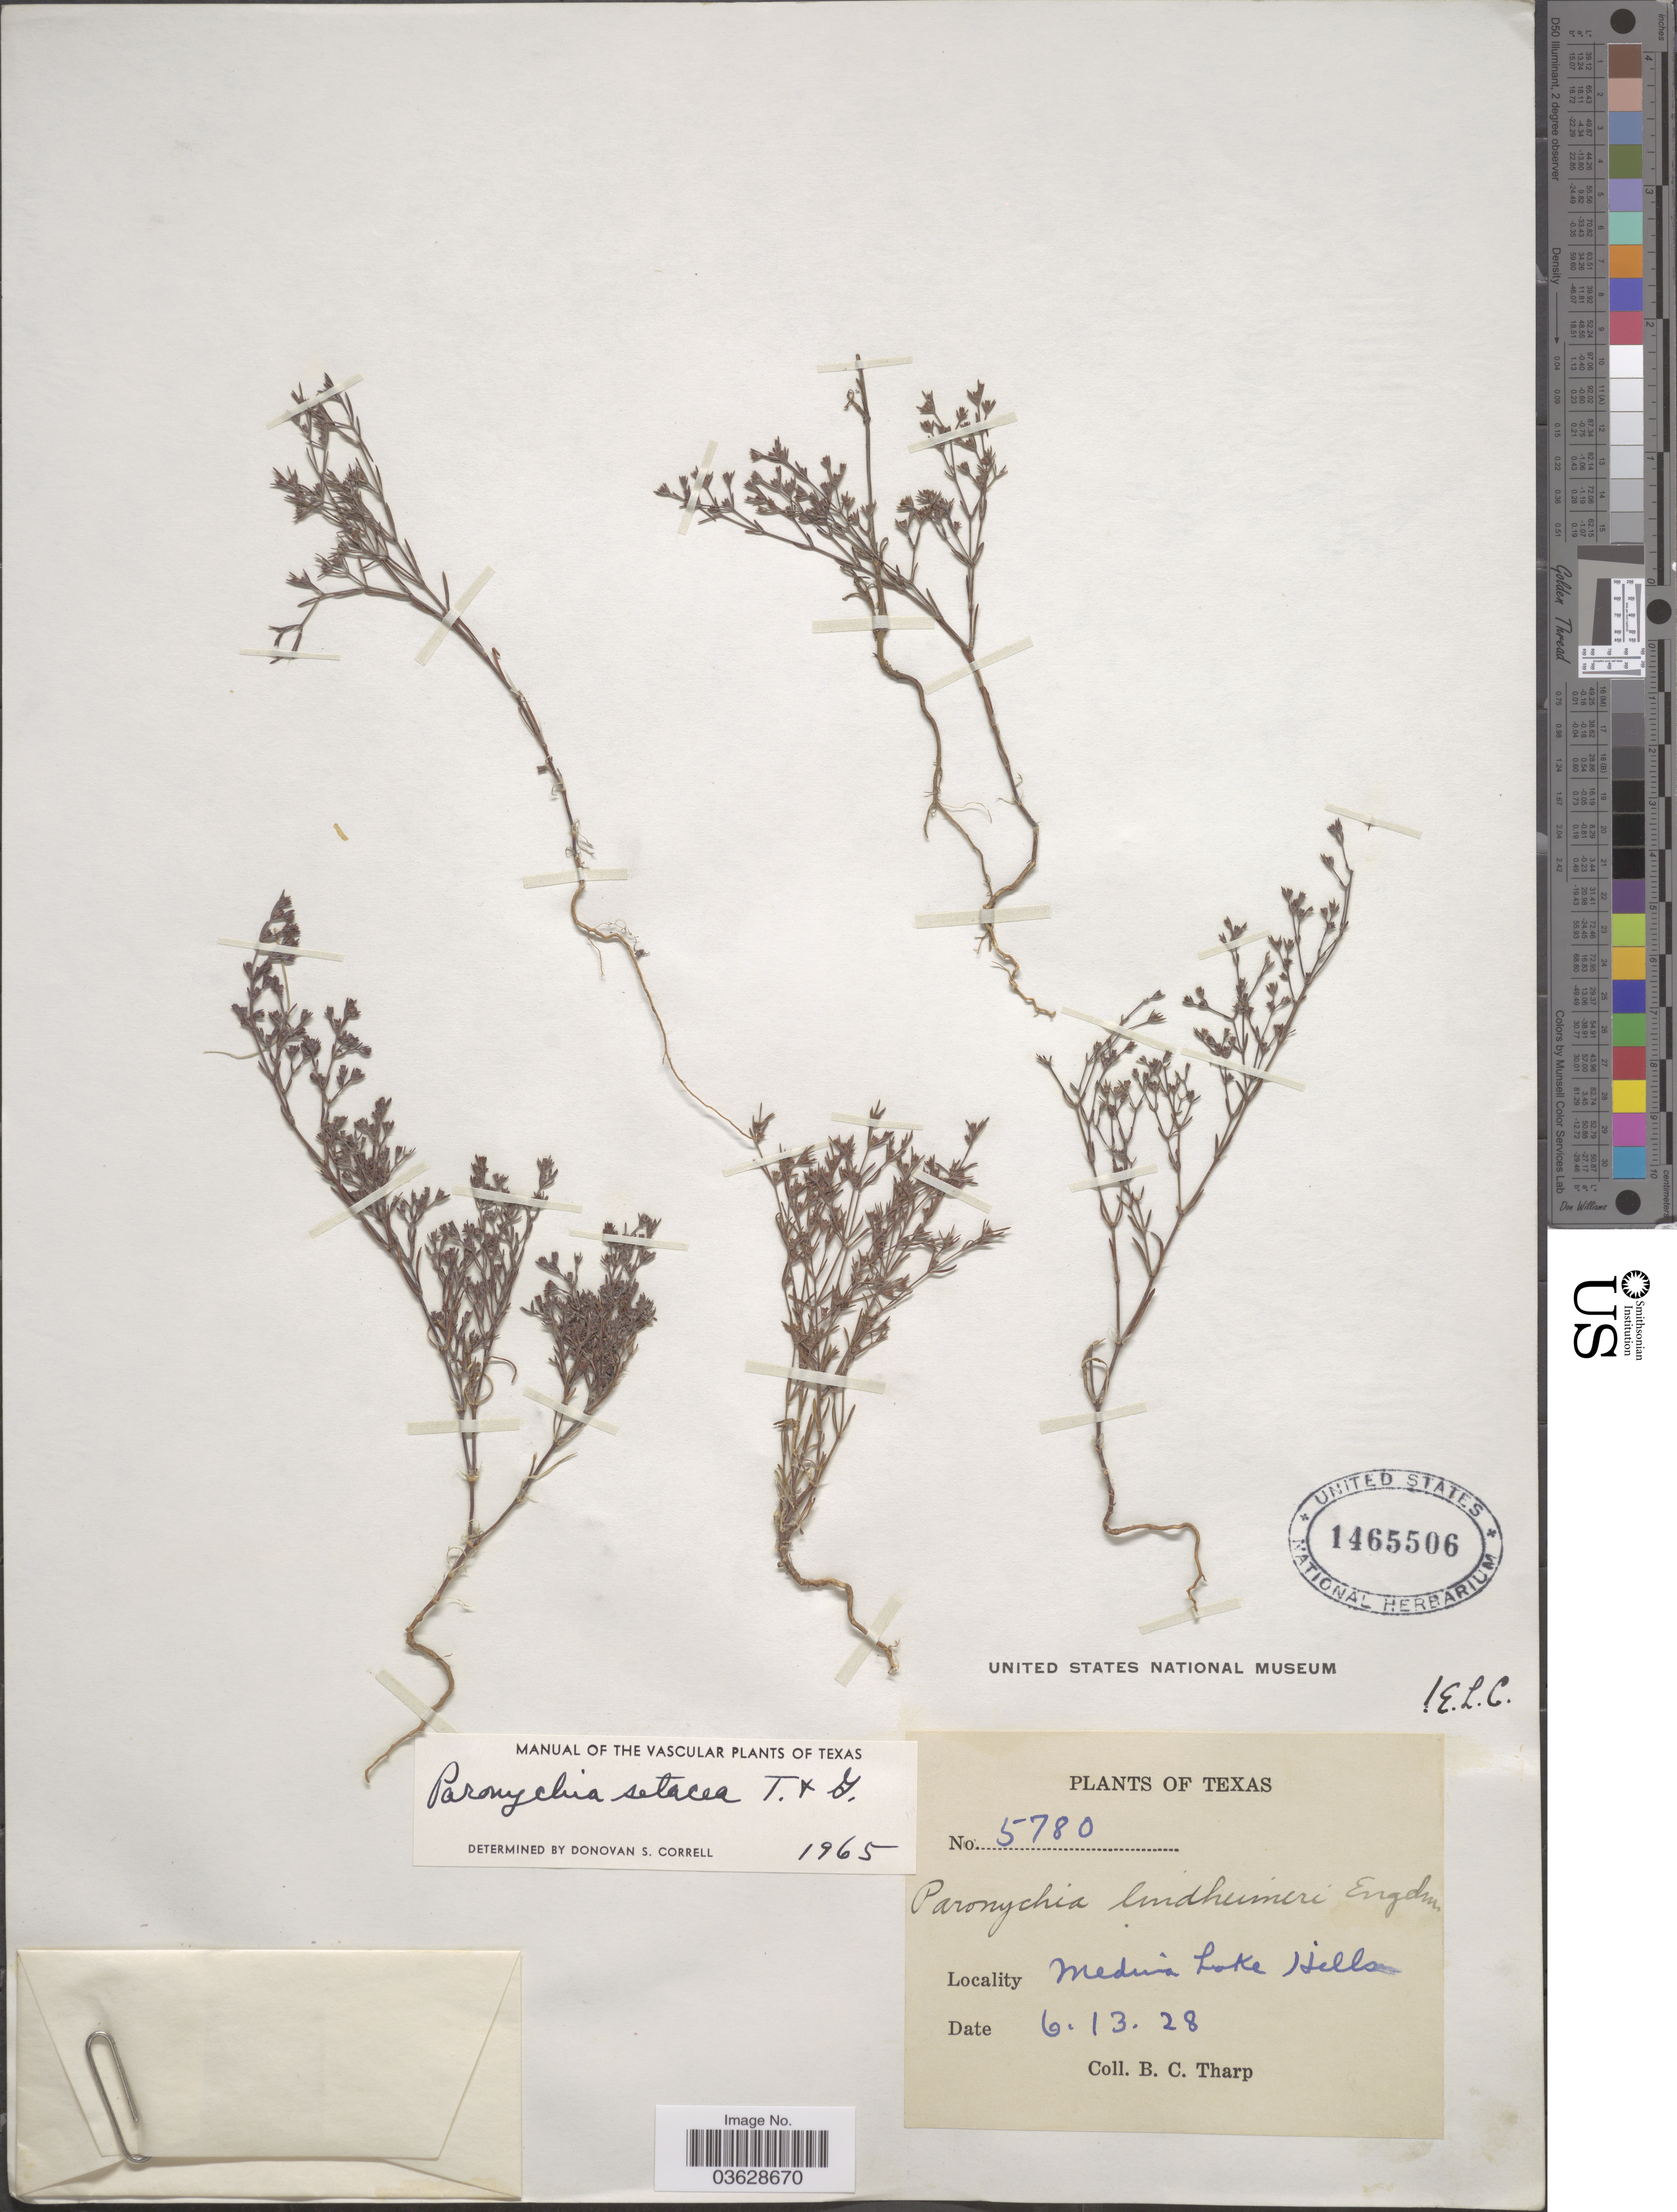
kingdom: Plantae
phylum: Tracheophyta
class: Magnoliopsida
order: Caryophyllales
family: Caryophyllaceae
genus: Paronychia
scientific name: Paronychia setacea var. setacea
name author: Torr. & A. Gray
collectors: B. C. Tharp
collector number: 5780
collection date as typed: Transcribed d/m/y: 13/6/28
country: United States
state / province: Texas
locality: Medina Lake Hills.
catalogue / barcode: US 1465506